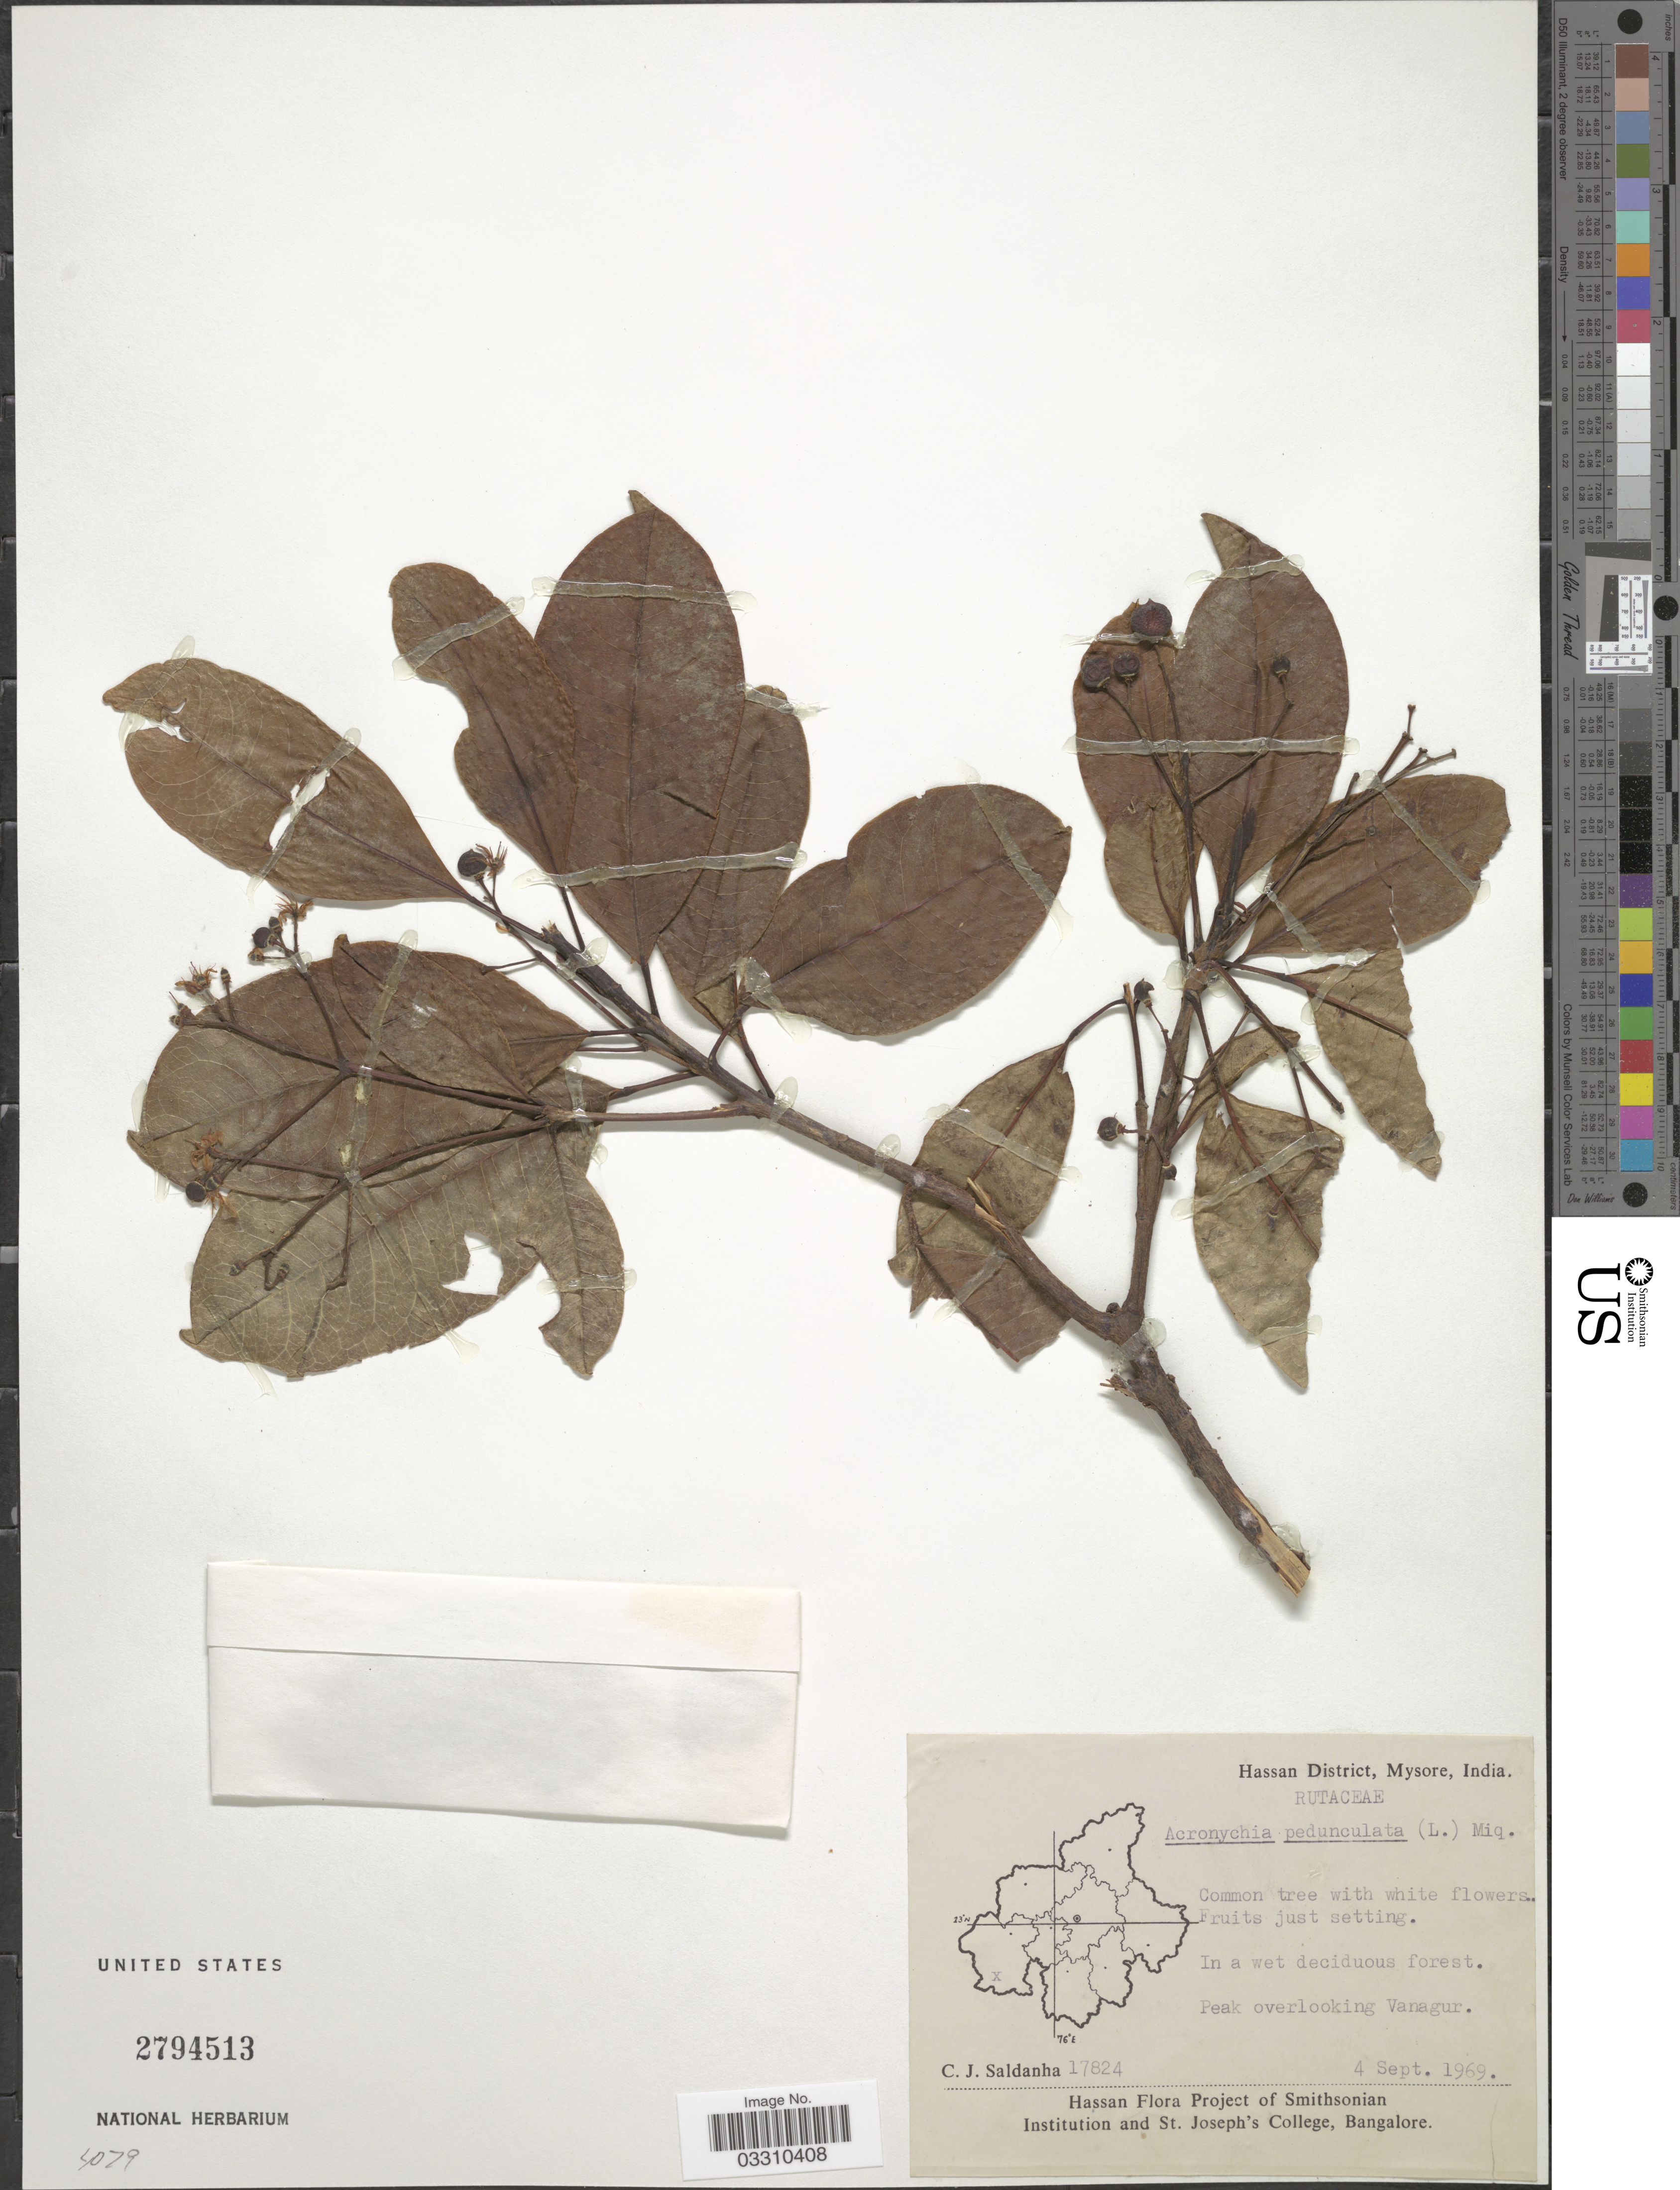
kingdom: Plantae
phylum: Tracheophyta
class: Magnoliopsida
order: Sapindales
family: Rutaceae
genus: Acronychia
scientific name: Acronychia pedunculata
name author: (L.) Miq.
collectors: C. J. Saldanha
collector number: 17824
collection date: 1969-09-04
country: India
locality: Hassan District, Mysore, Peak overlooking Vanagur.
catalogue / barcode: US 2794513